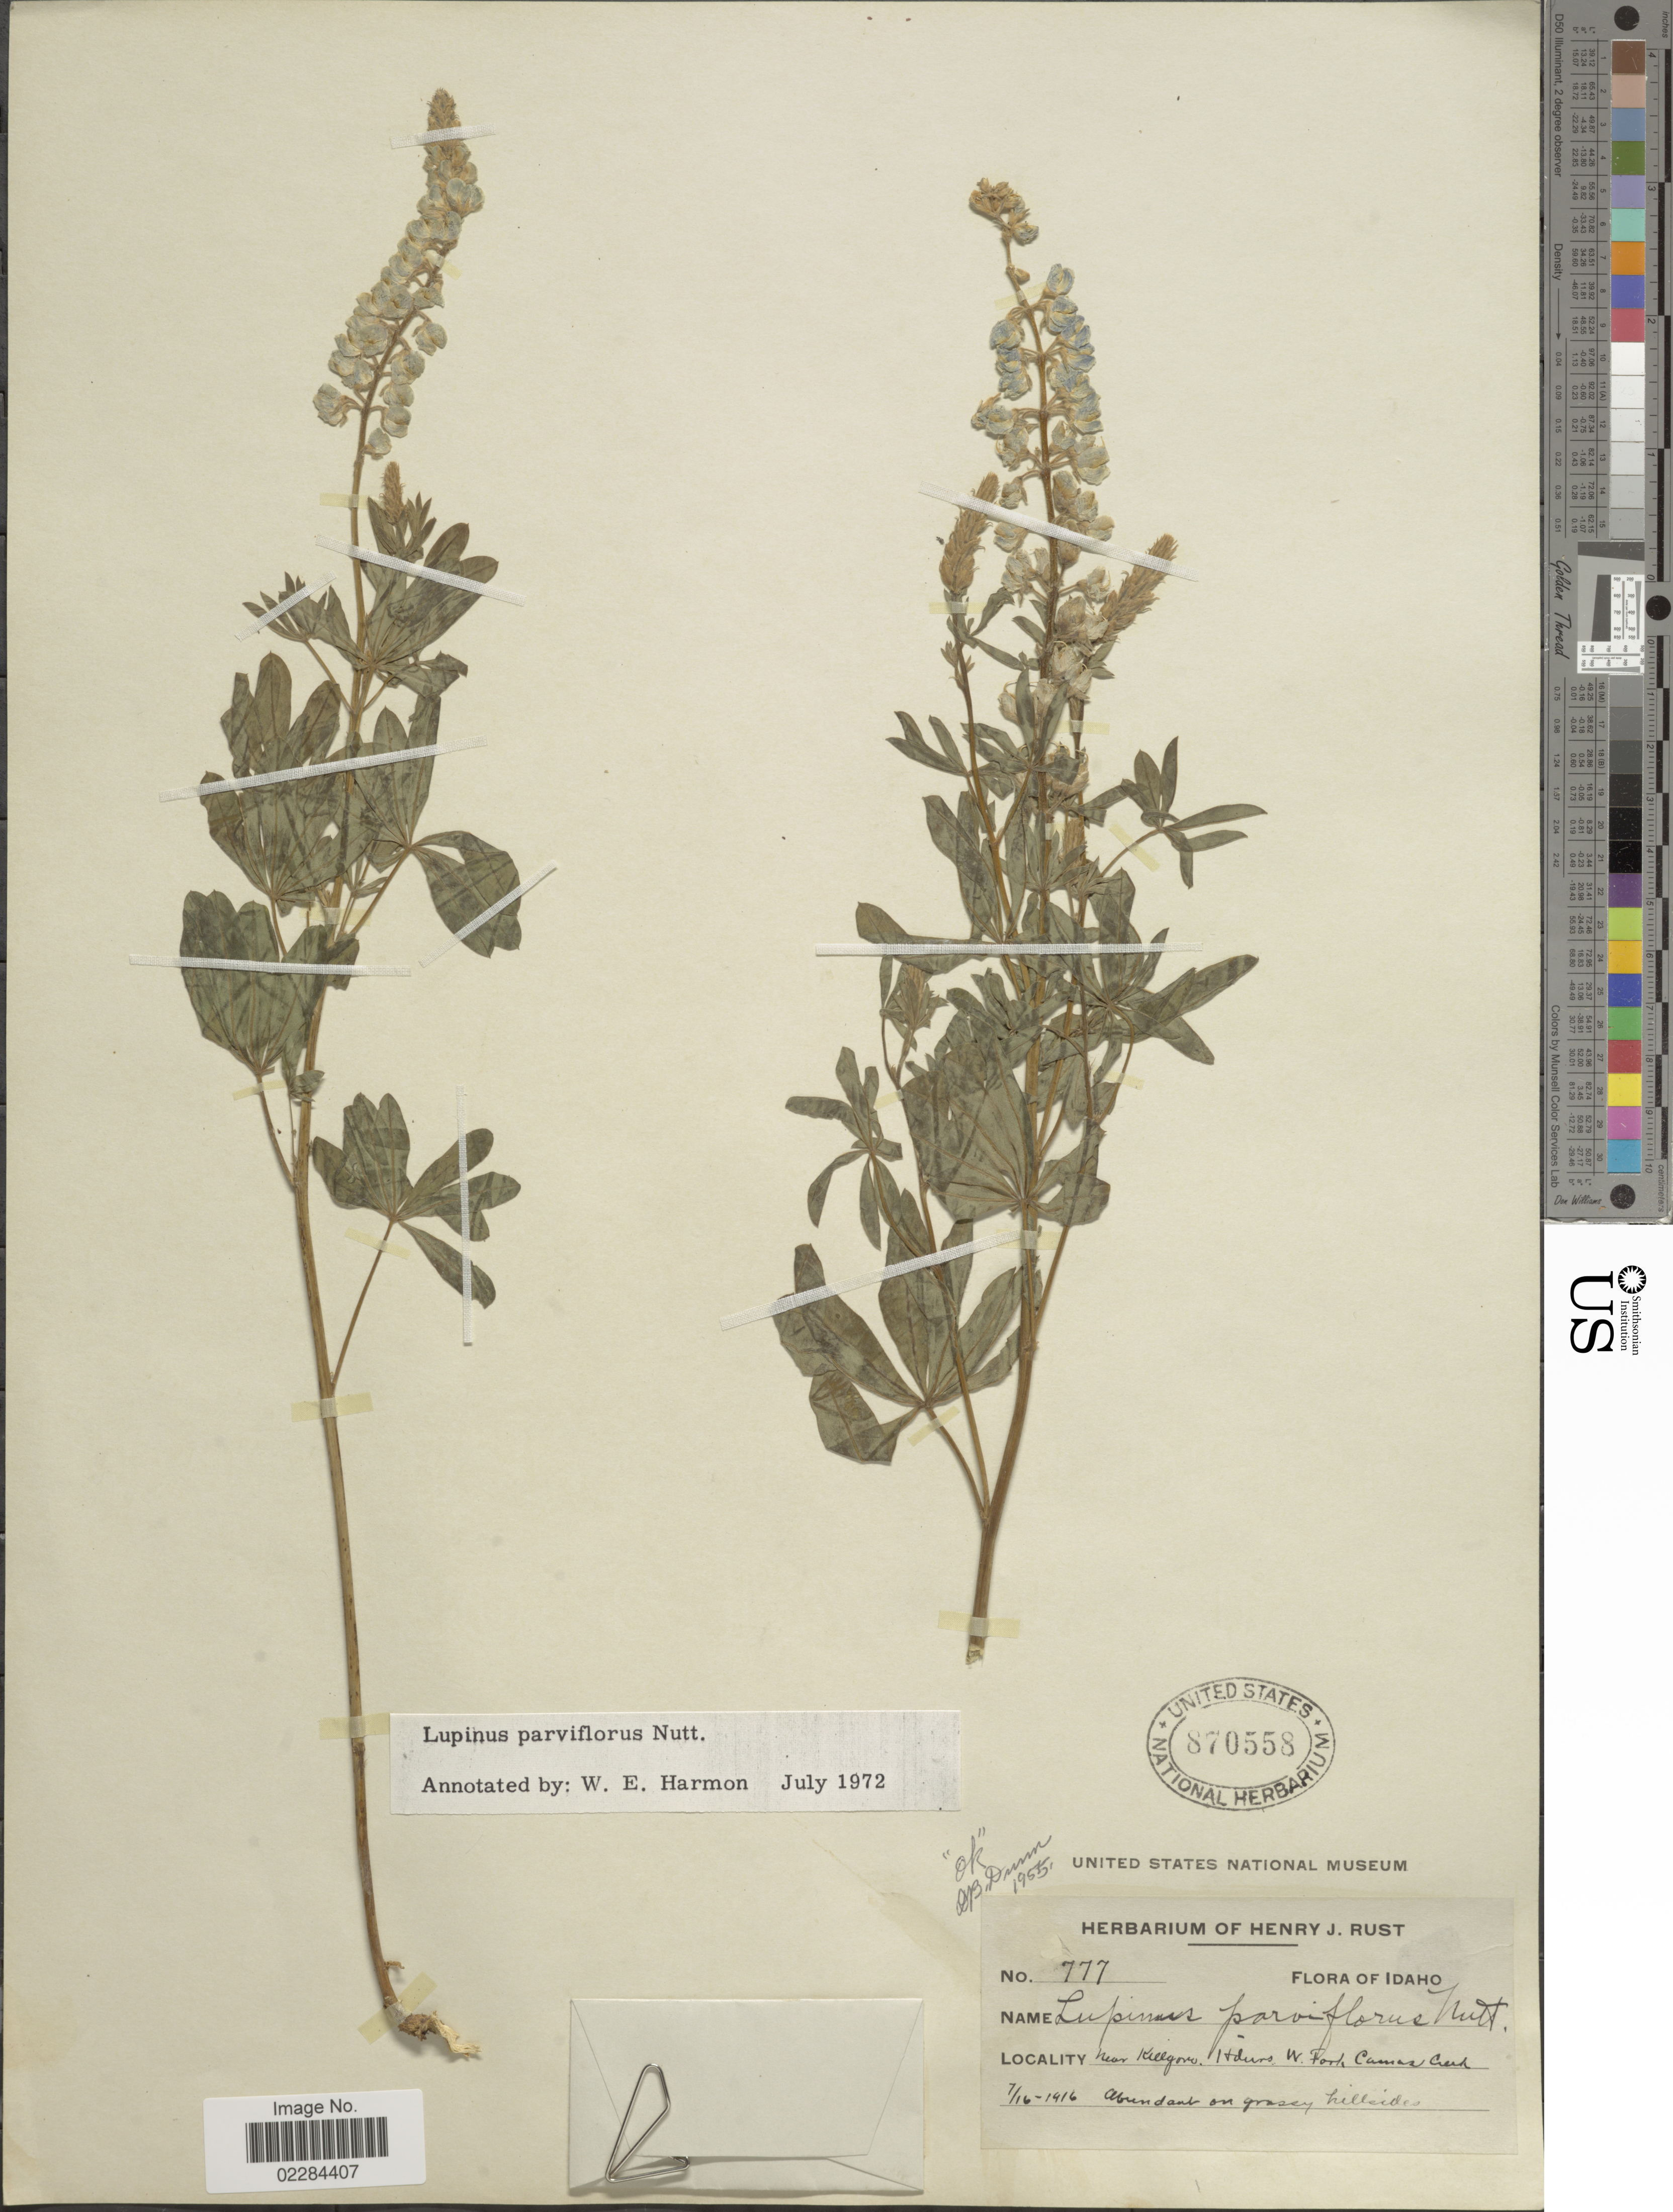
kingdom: Plantae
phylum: Tracheophyta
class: Magnoliopsida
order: Fabales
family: Fabaceae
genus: Lupinus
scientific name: Lupinus argenteus var. parviflorus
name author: (Nutt. ex Hook. & Arn.) C.L. Hitchc.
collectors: ex herb. Henry J. Rust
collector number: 777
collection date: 1916-07-16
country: United States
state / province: Idaho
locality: Near Killgore. Hdwrs [interpreted] W. Fork Camas Creek.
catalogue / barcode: US 870558